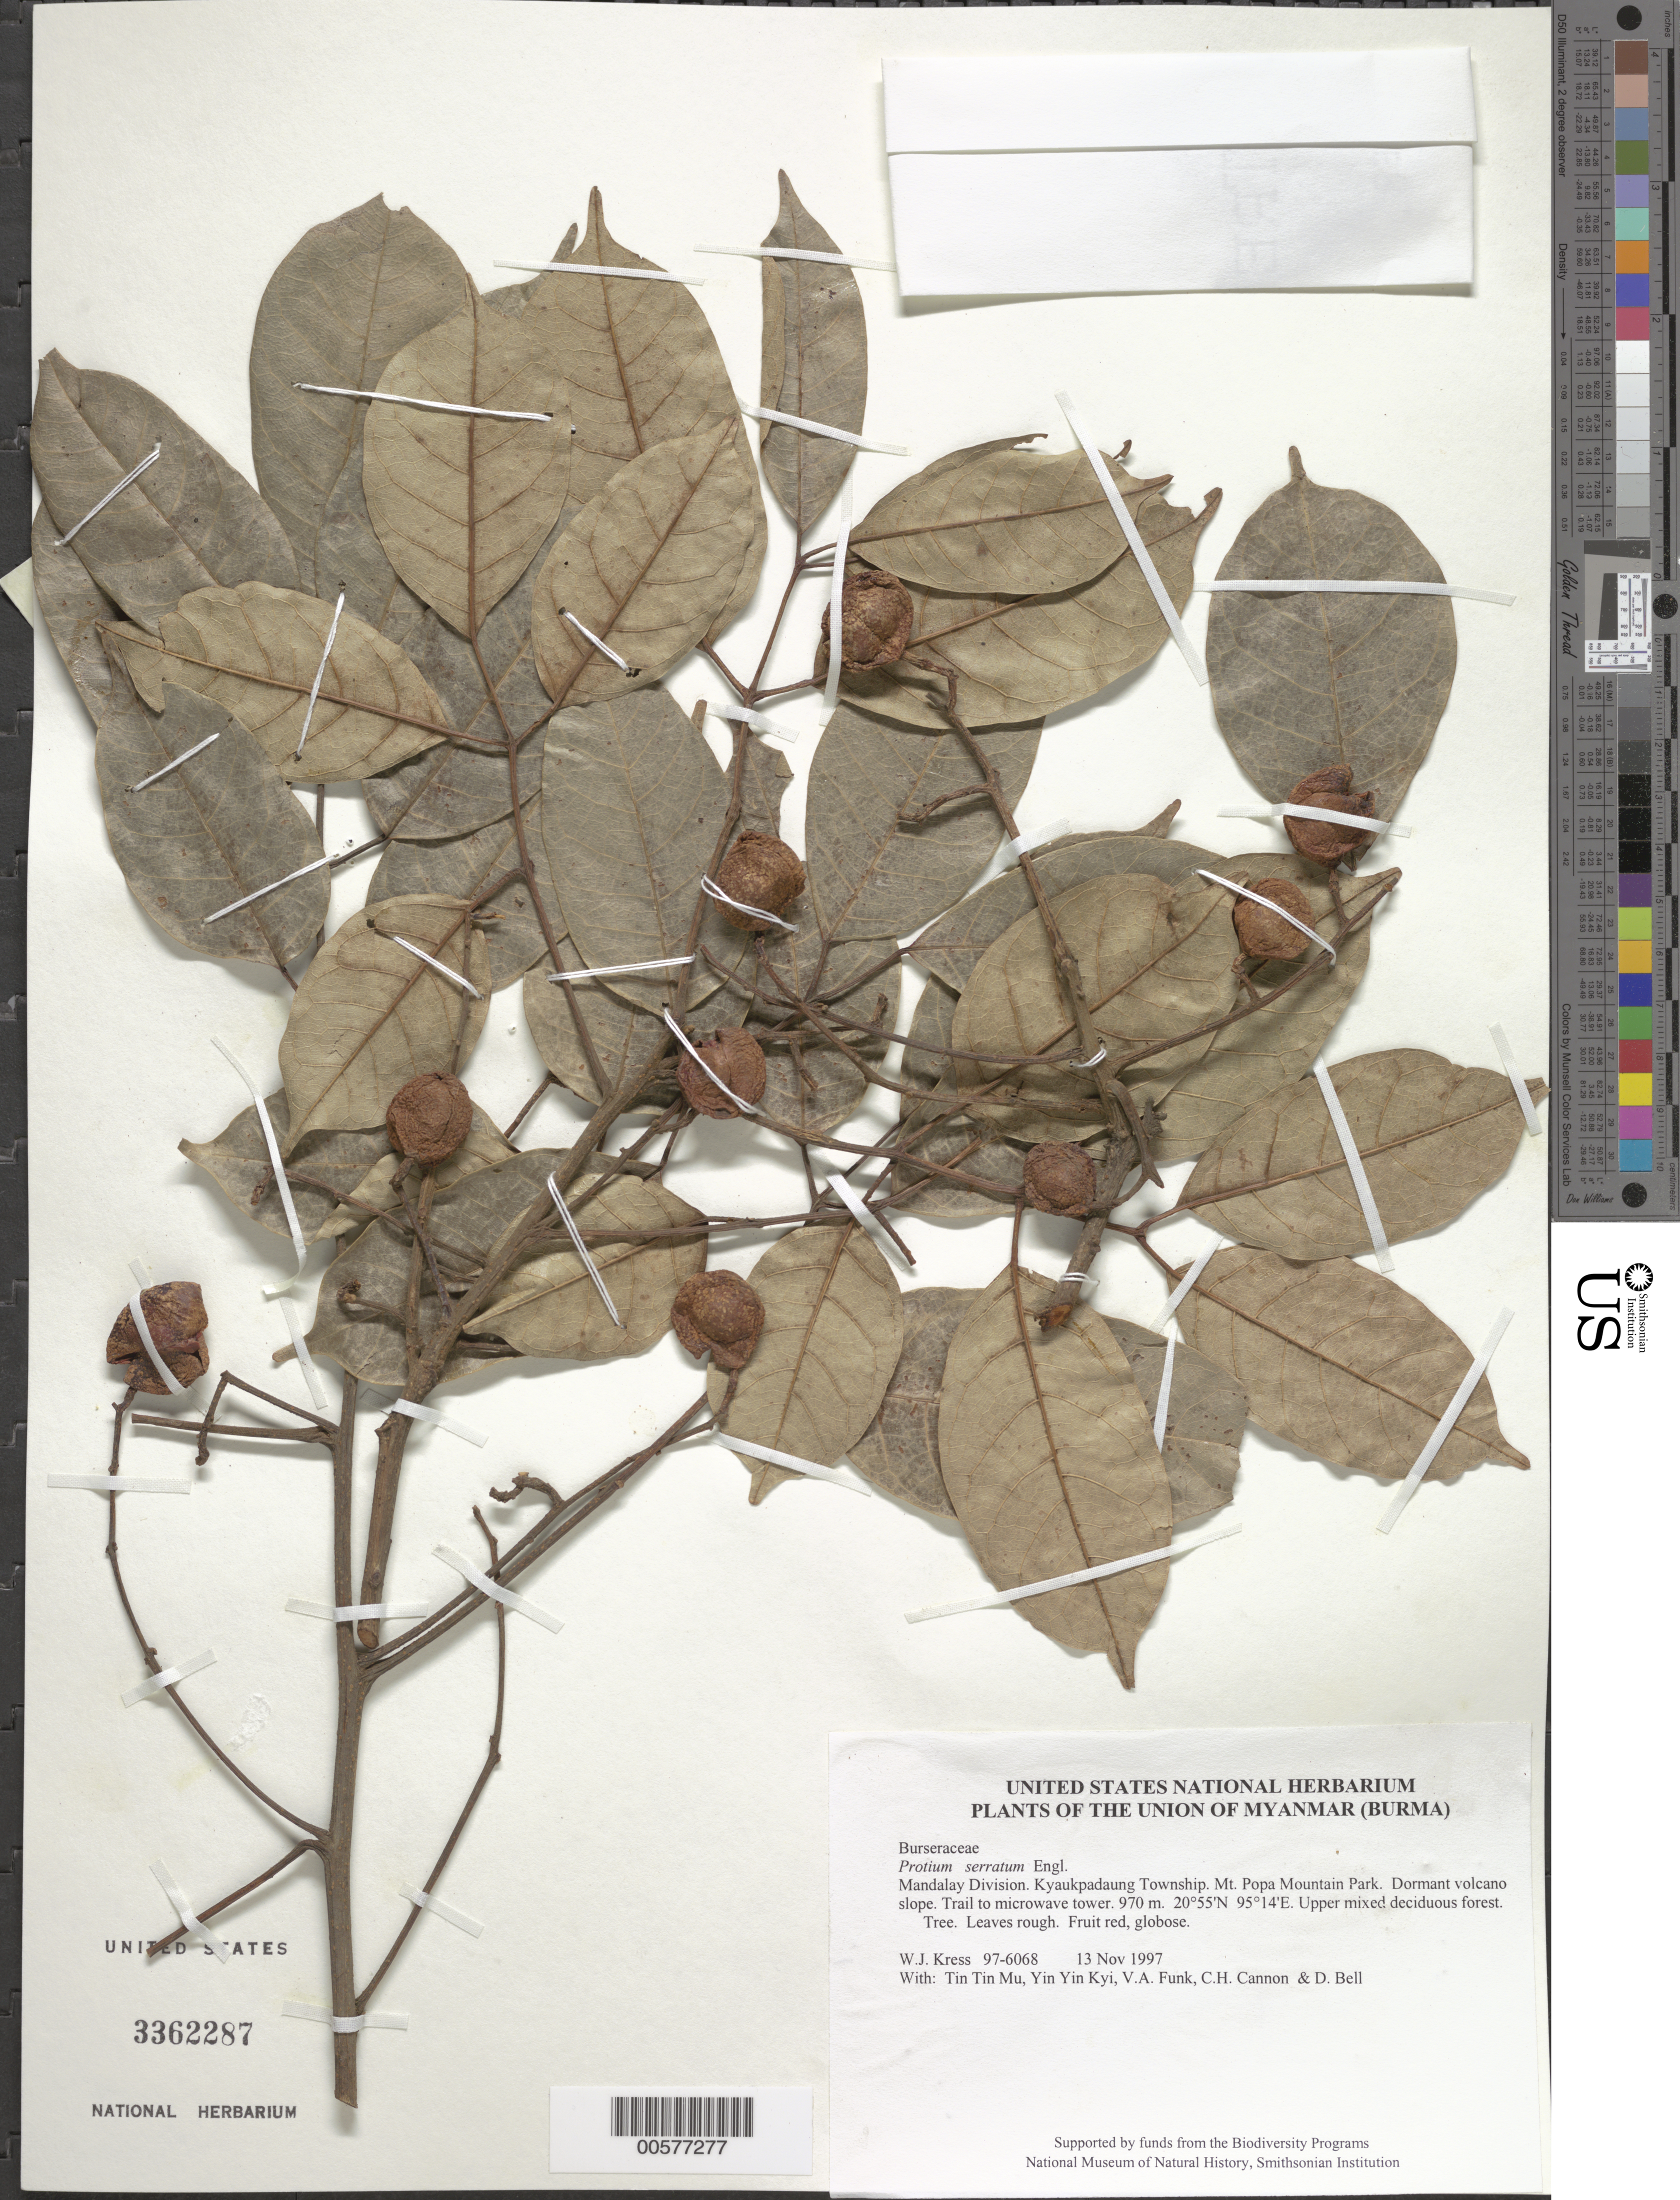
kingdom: Plantae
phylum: Tracheophyta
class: Magnoliopsida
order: Sapindales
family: Burseraceae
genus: Protium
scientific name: Protium serratum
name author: Engl.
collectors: W. J. Kress, Tin Tin Mu, Yin Yin Kyi, V. Funk, C. H. Cannon & D. A. Bell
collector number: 97-6068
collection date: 1997-11-13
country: Myanmar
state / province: Mandalay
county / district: Kyaukpadaung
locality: Mt. Popa Mountain Park. Dormant volcano slope. Trail to microwave tower.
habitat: Upper mixed deciduous forest.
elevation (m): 970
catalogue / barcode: US 3362287